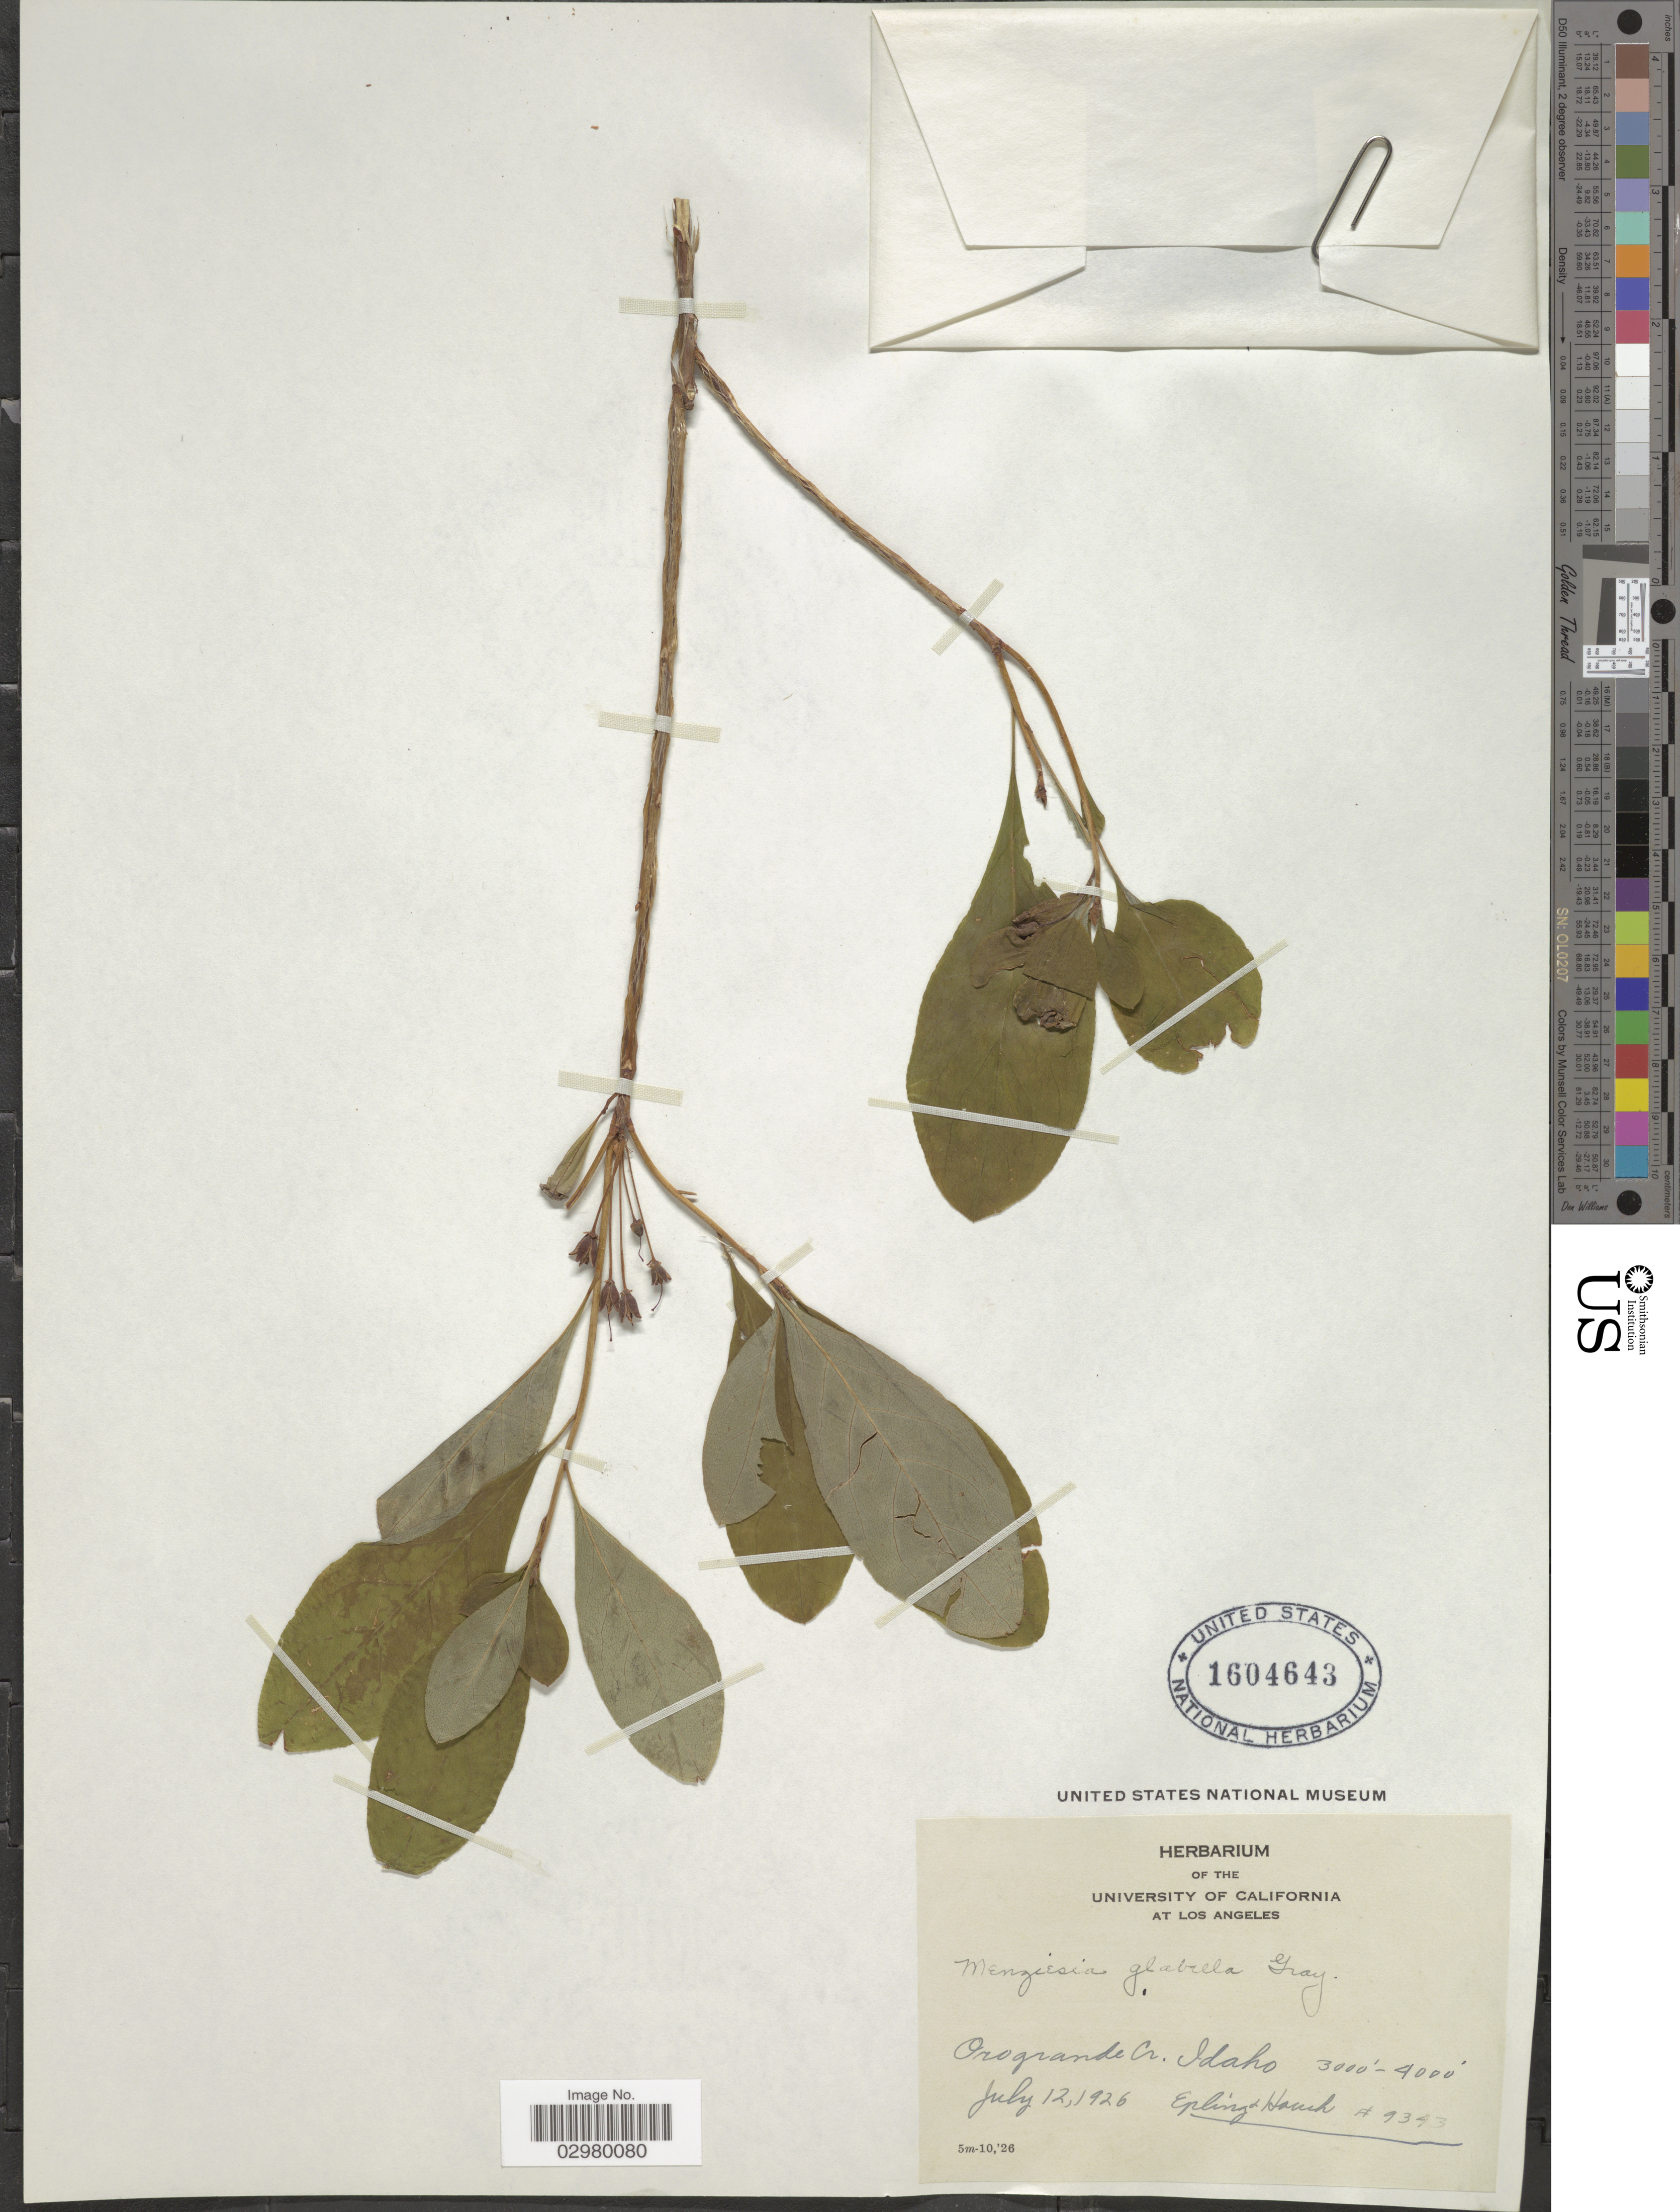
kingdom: Plantae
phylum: Tracheophyta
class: Magnoliopsida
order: Ericales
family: Ericaceae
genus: Menziesia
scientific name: Menziesia ferruginea subsp. glabella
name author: (A. Gray) Calder & Roy L. Taylor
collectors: -- Epling & -. Hauch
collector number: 9343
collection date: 1926-07-12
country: United States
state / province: Idaho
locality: Orogrande Cr.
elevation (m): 914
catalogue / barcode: US 1604643